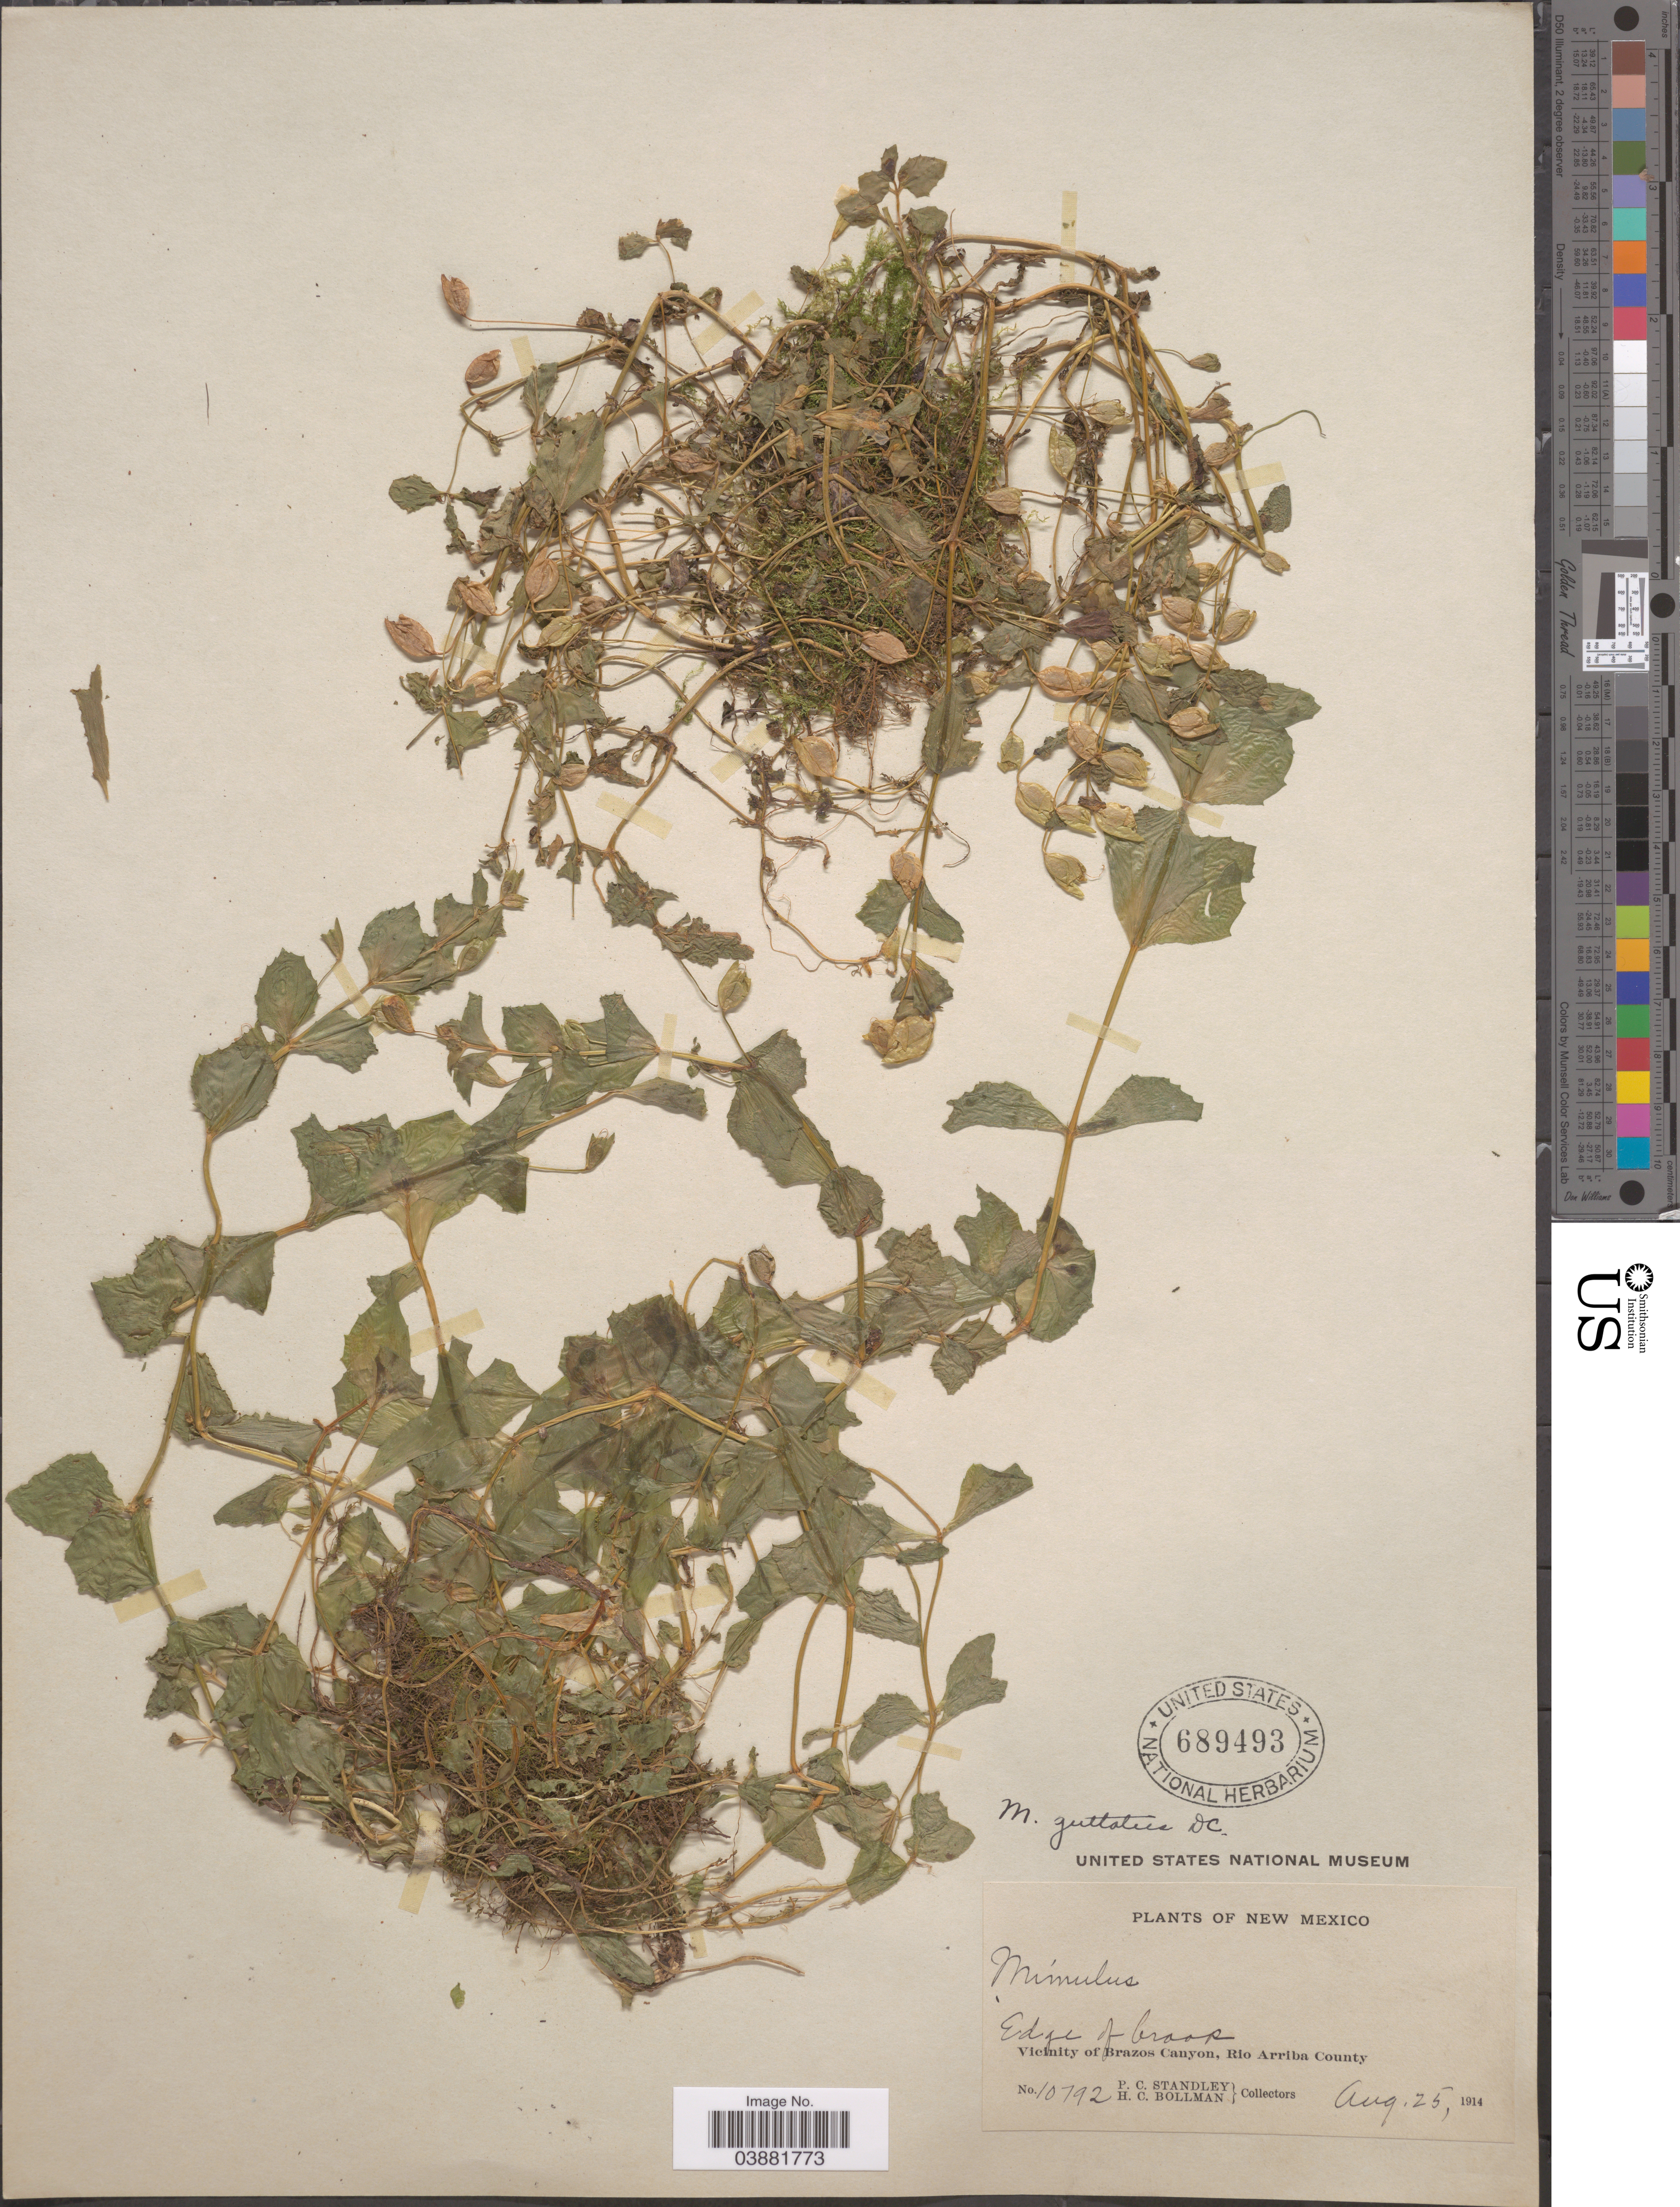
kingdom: Plantae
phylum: Tracheophyta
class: Magnoliopsida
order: Lamiales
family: Phrymaceae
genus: Mimulus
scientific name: Mimulus guttatus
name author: DC.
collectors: P. C. Standley & H. C. Bollman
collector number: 10792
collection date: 1914-08-25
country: United States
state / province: New Mexico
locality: Edge of brook. Vicinity of Brazos Canyon, Rio Arriba County.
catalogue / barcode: US 689493